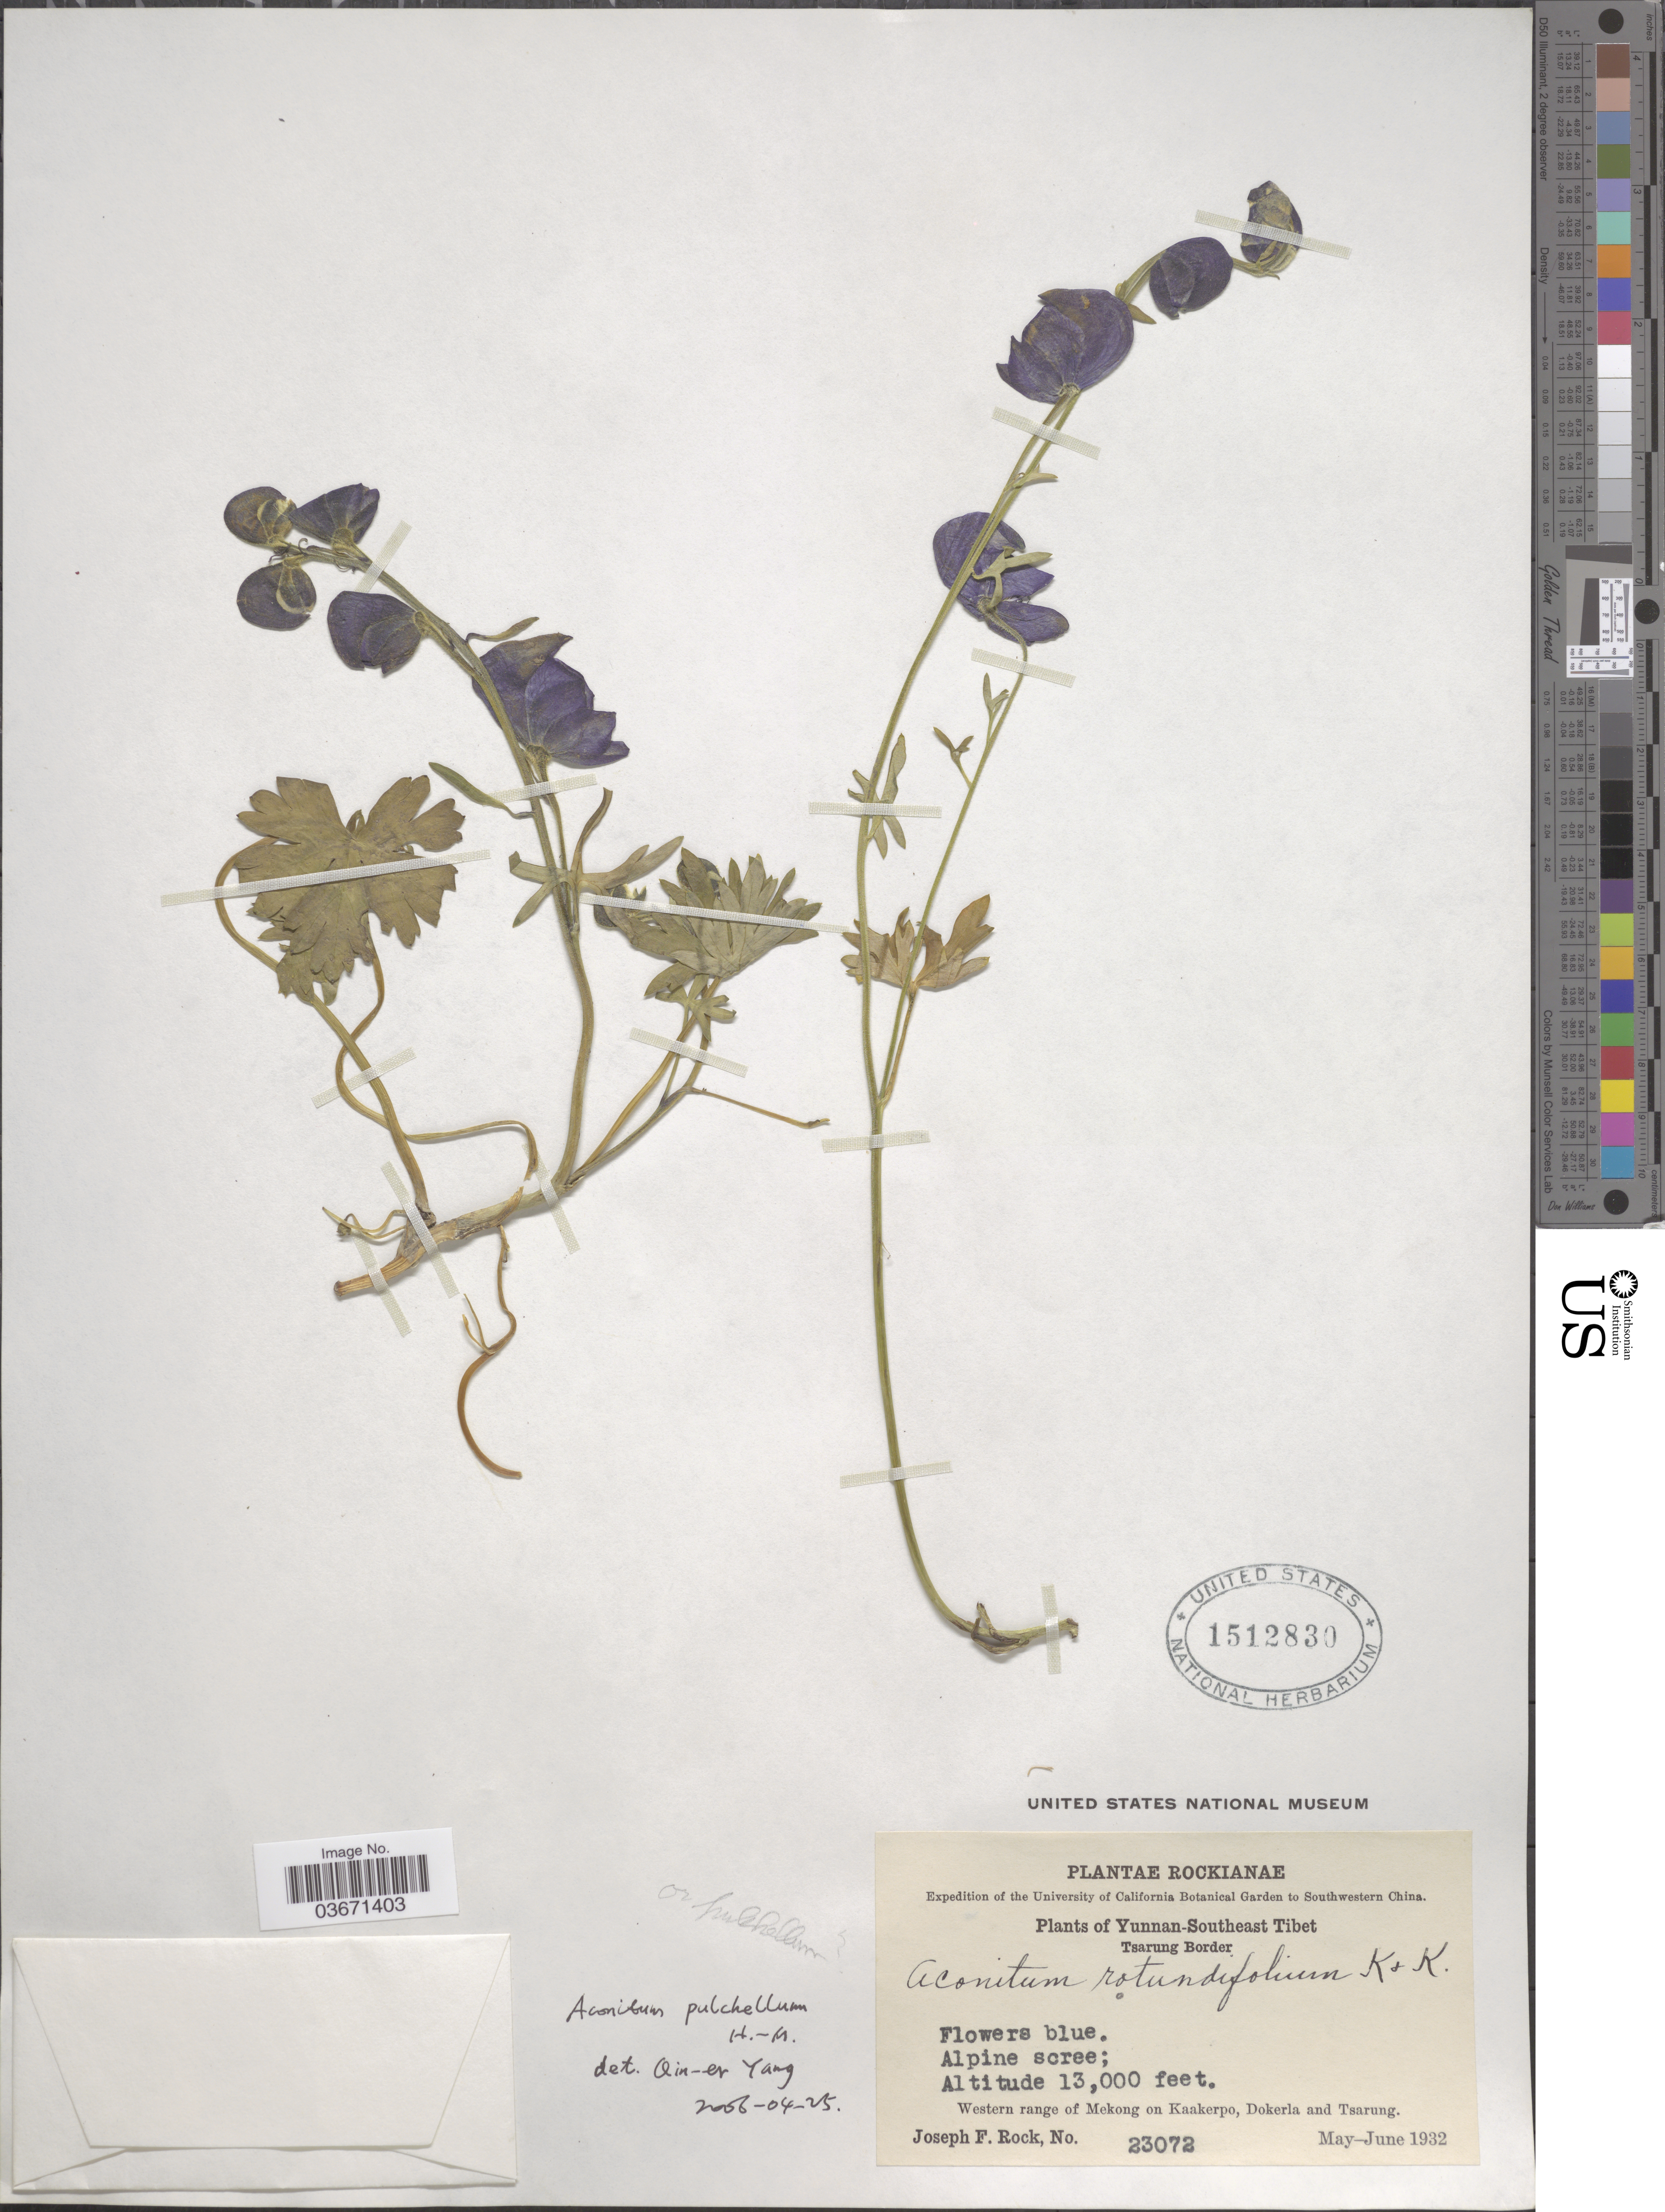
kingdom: Plantae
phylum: Tracheophyta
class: Magnoliopsida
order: Ranunculales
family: Ranunculaceae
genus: Aconitum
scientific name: Aconitum rotundifolium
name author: Kar. & Kir.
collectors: J. F. Rock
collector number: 23072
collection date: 1932-05/1932-06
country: China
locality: Southwestern China. Yunnan-Southeast Tibet. Tsarung Border. Western range of Mekong on Kaakerpo, Dokeria and Tsarung.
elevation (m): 3962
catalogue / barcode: US 1512830